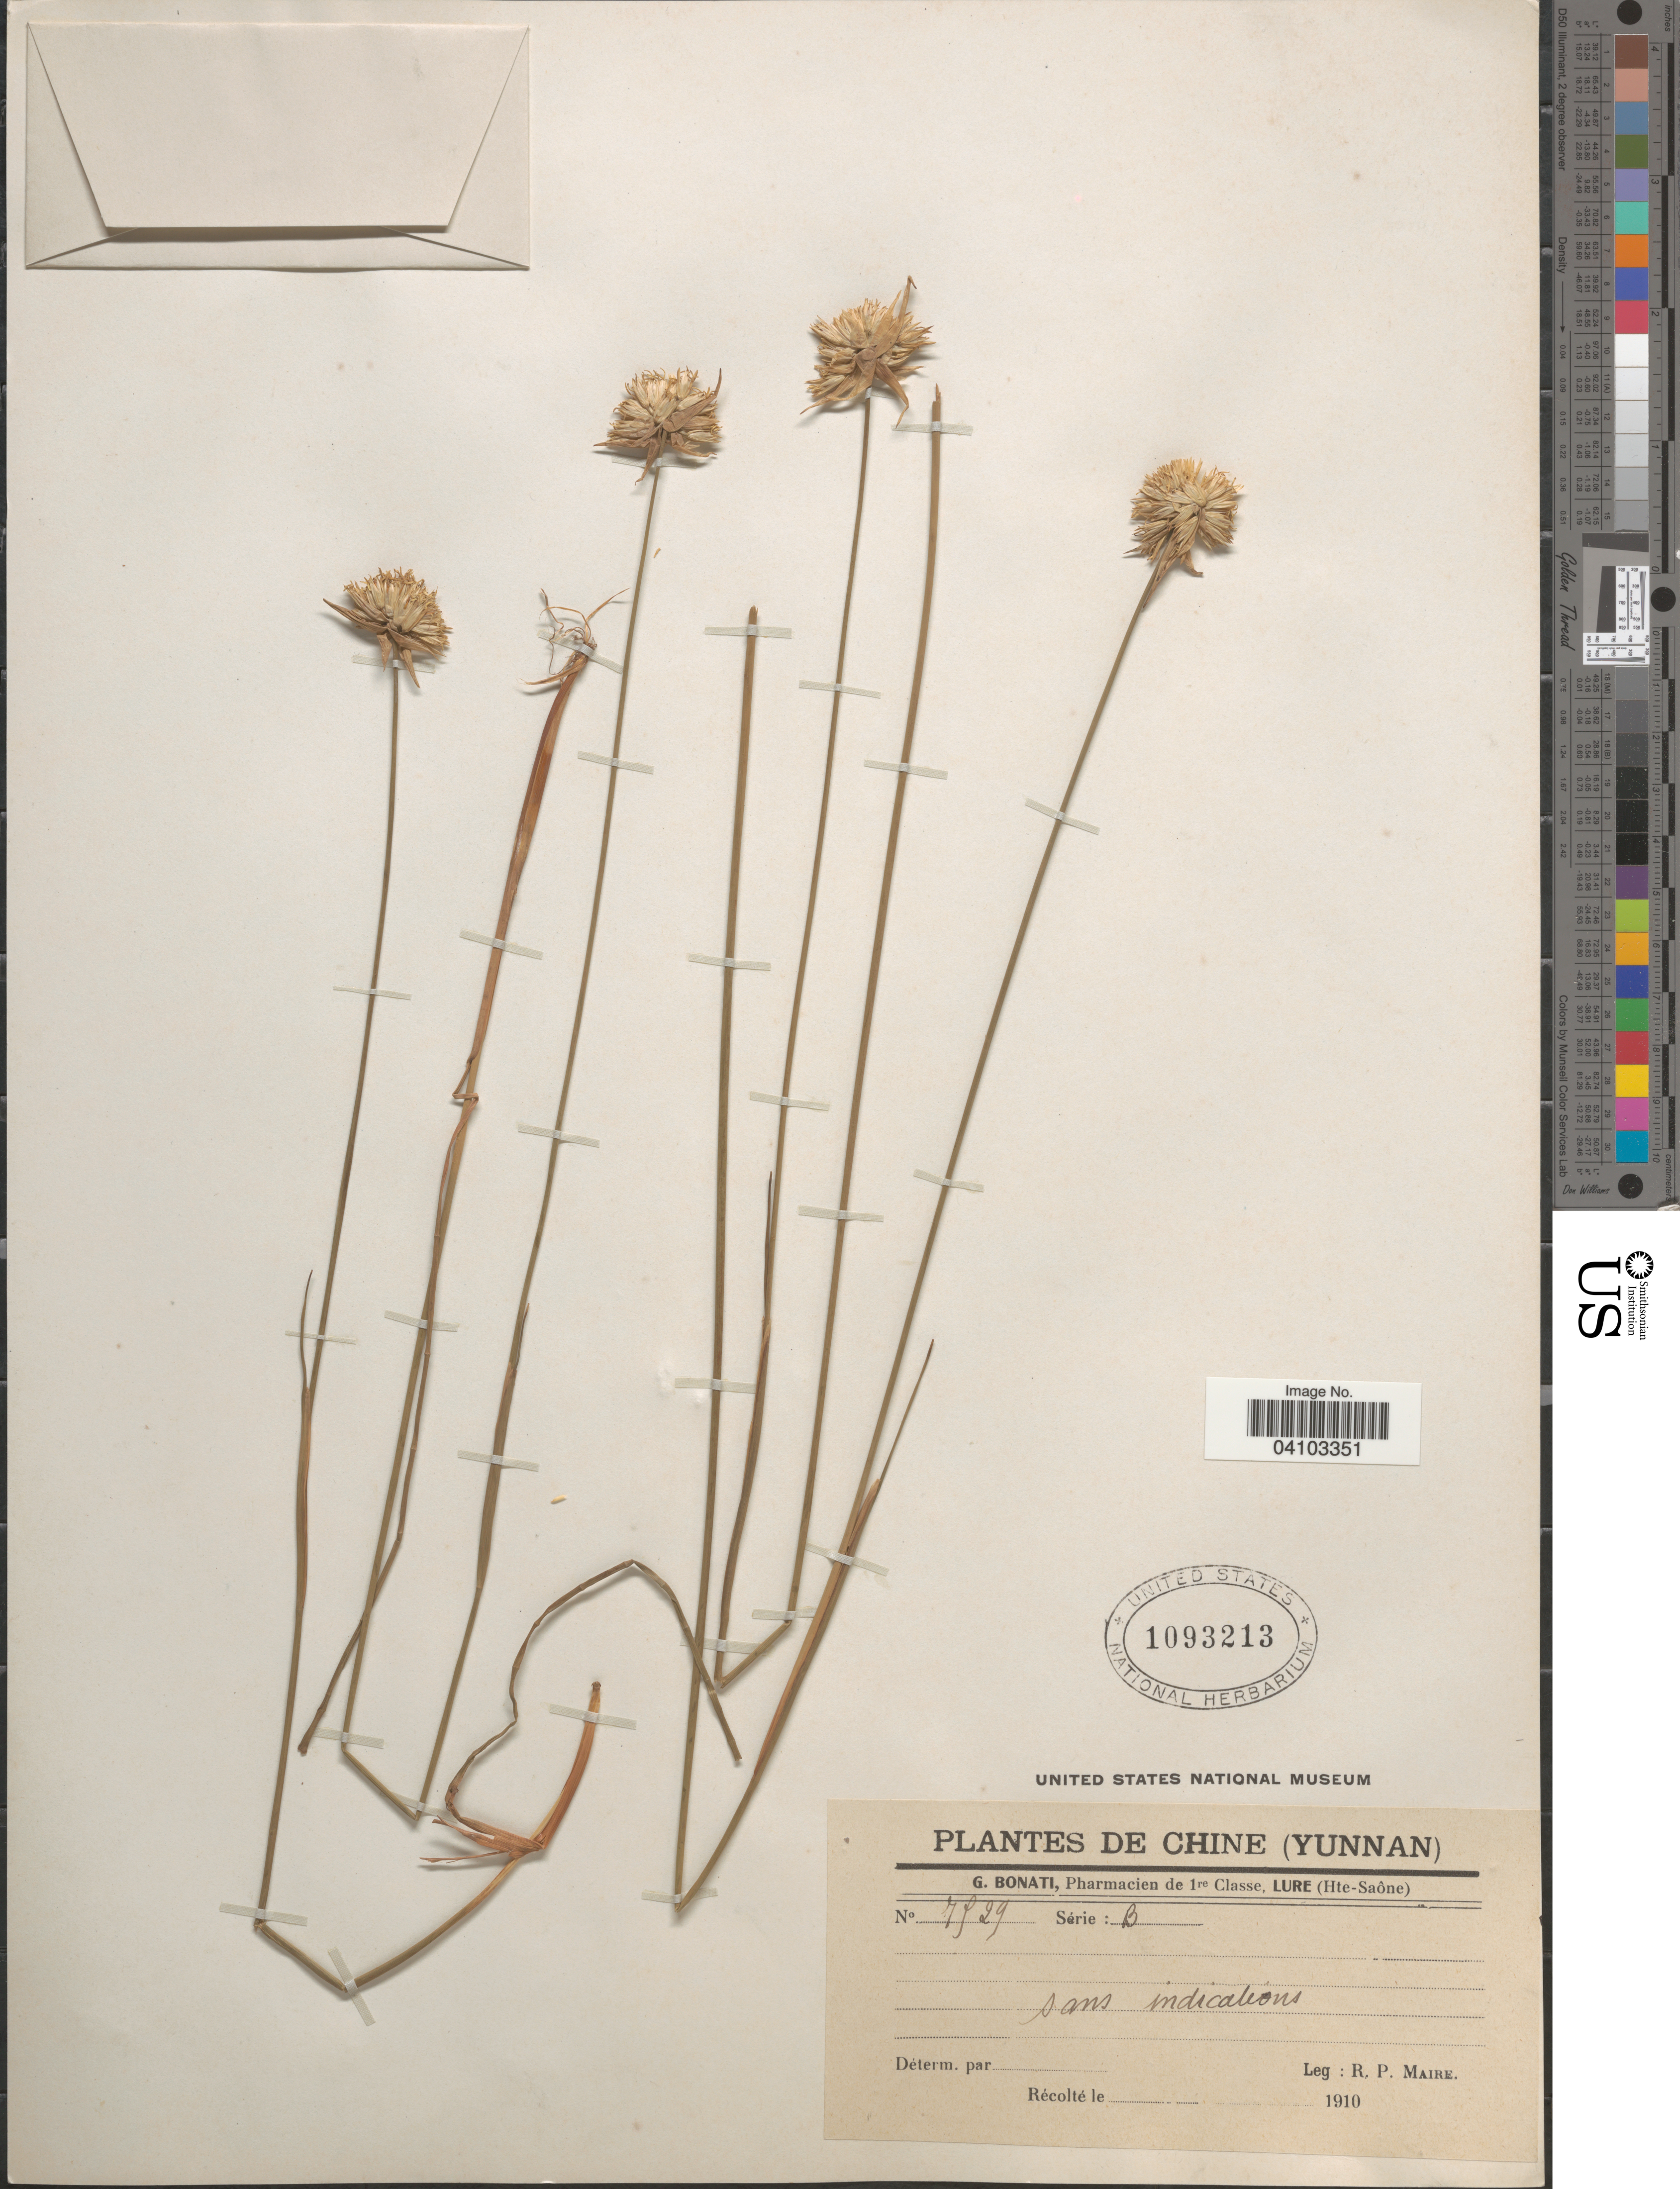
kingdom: Plantae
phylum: Tracheophyta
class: Liliopsida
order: Poales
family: Juncaceae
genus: Juncus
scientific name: Juncus sp.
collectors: R.-P. Maire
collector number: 7529 B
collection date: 1910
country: China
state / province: Yunnan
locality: Sans indications.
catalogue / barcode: US 1093213